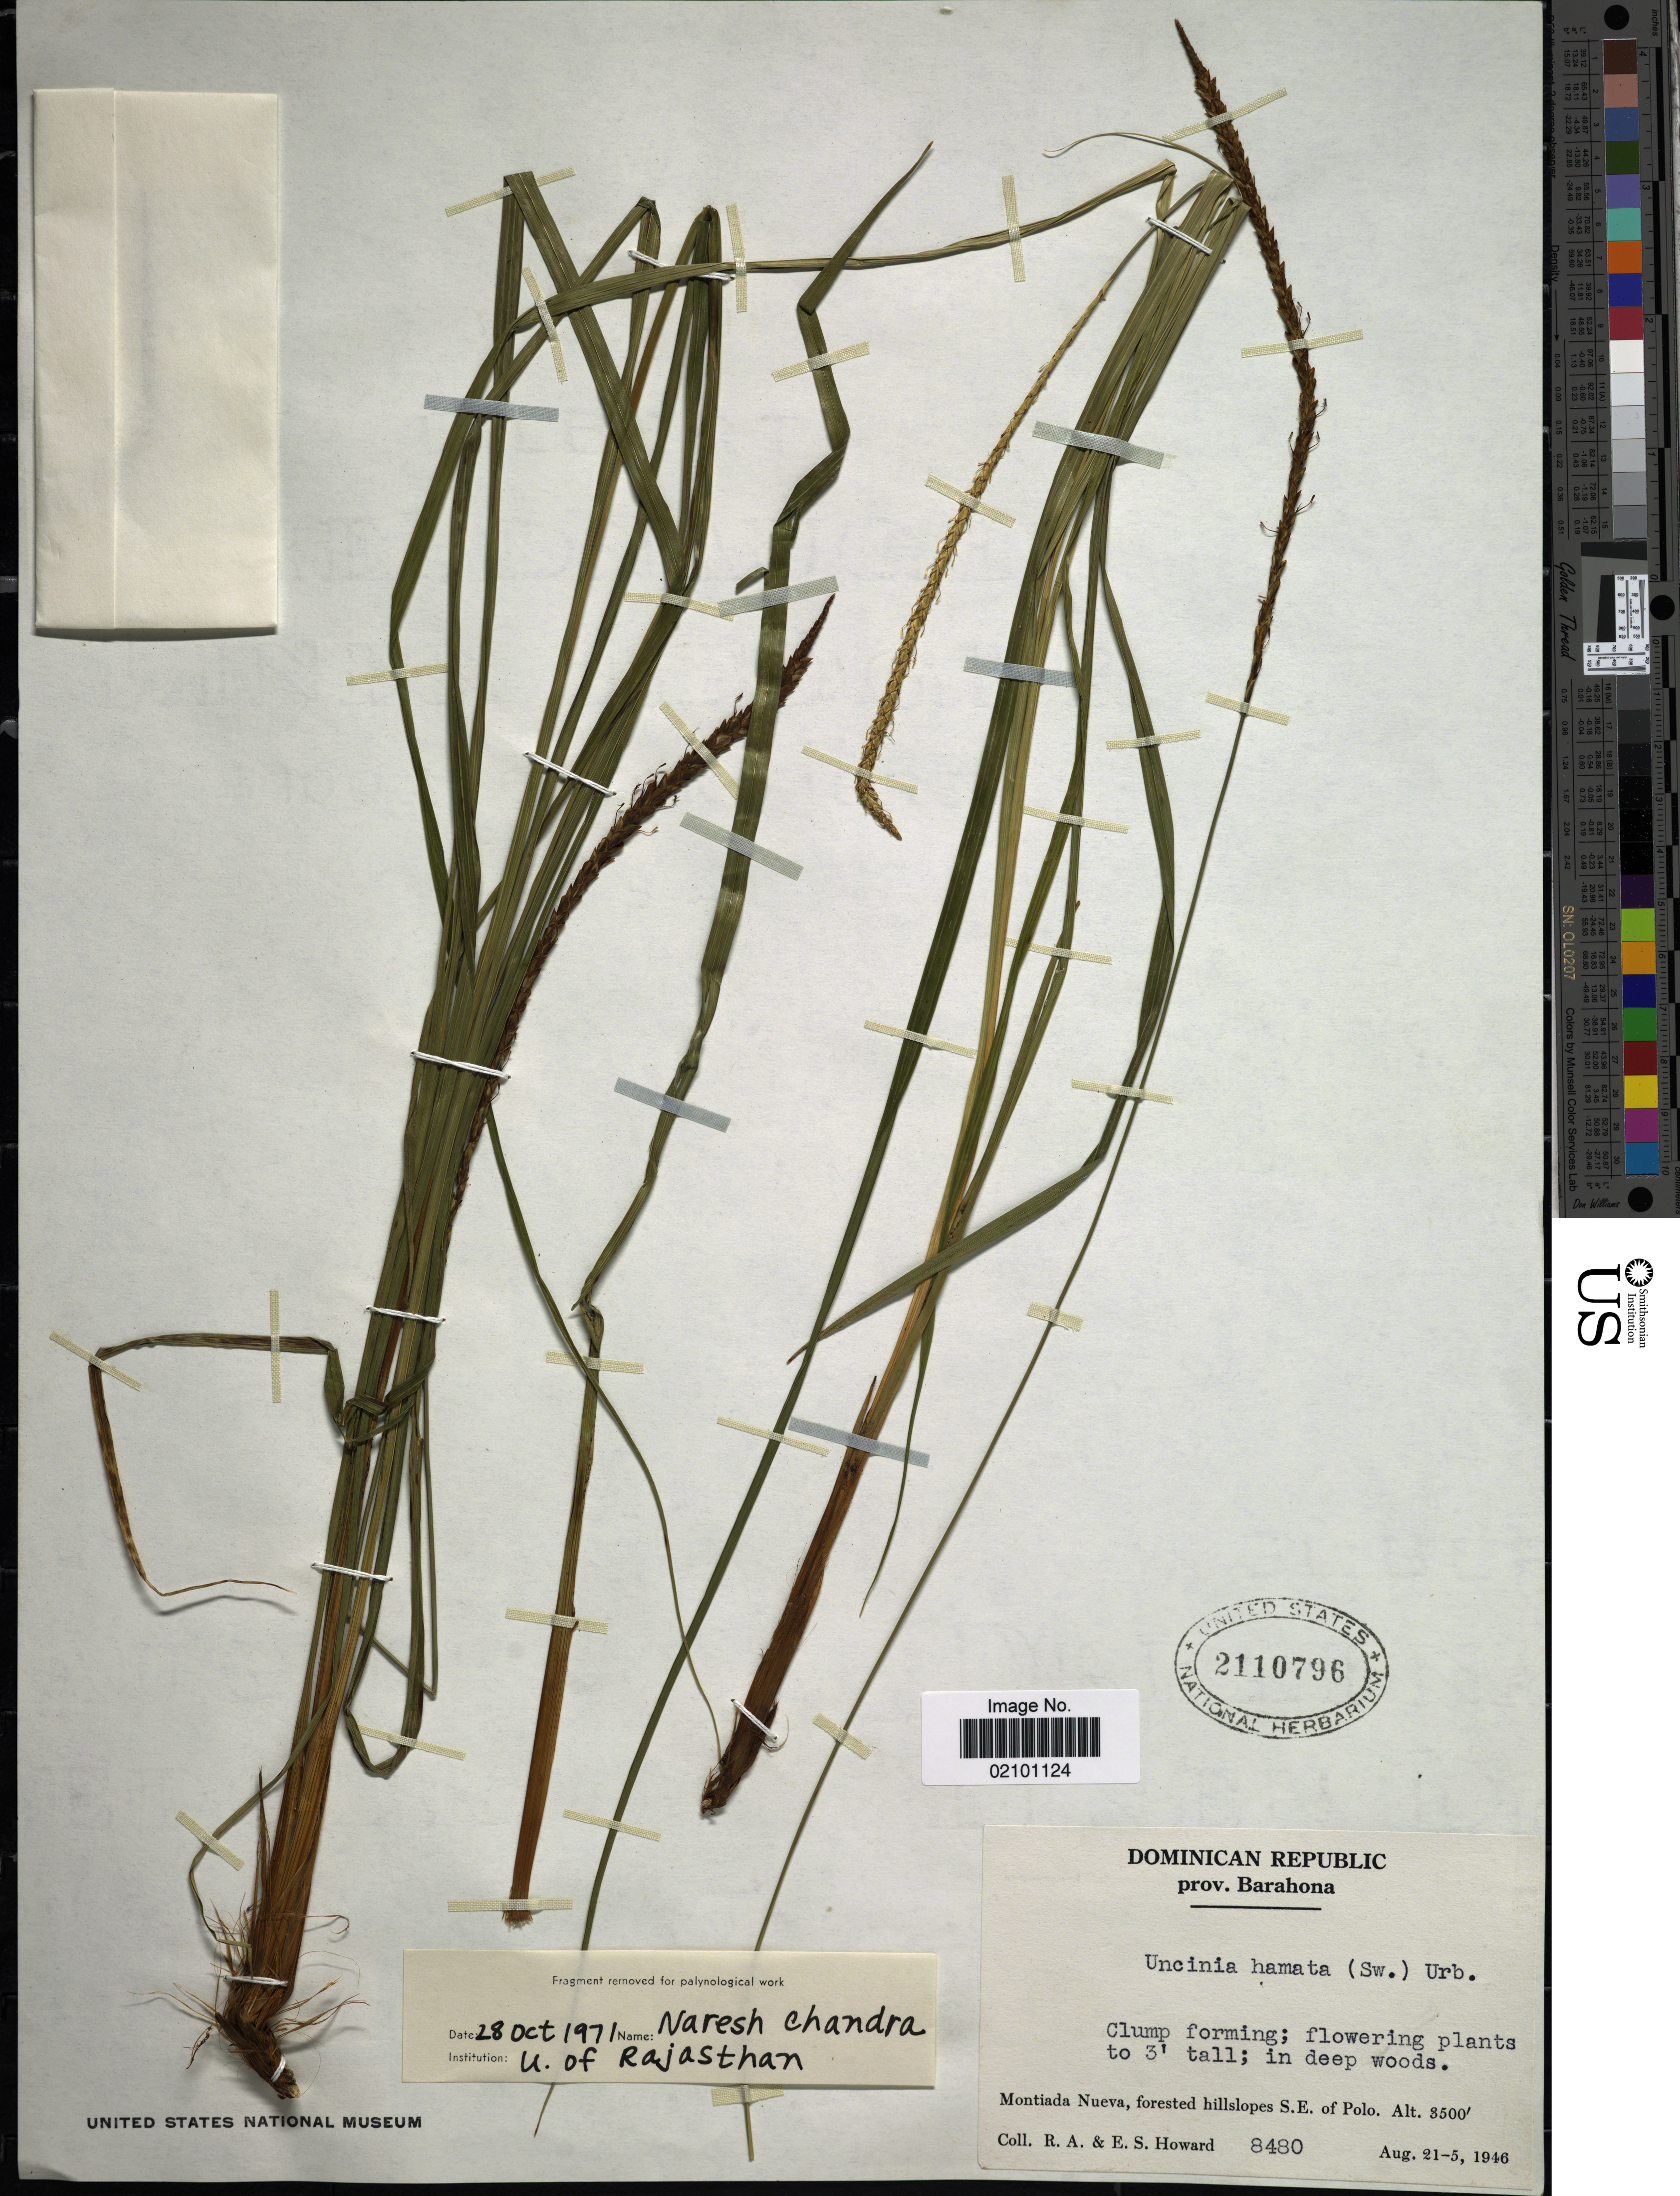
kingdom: Plantae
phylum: Tracheophyta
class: Liliopsida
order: Poales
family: Cyperaceae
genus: Carex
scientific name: Carex hamata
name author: Sw.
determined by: Strong, M. T., (US), Smithsonian Institution - National Museum of Natural History (UNITED STATES)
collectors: R. A. Howard & E. S. Howard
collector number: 8480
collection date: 1946-08-05/1946-08-21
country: Dominican Republic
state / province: Barahona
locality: Montiada Nueva, forested hillslopes S.E. of Polo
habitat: In deep woods. Forested hillslopes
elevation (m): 1067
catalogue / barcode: US 2110796